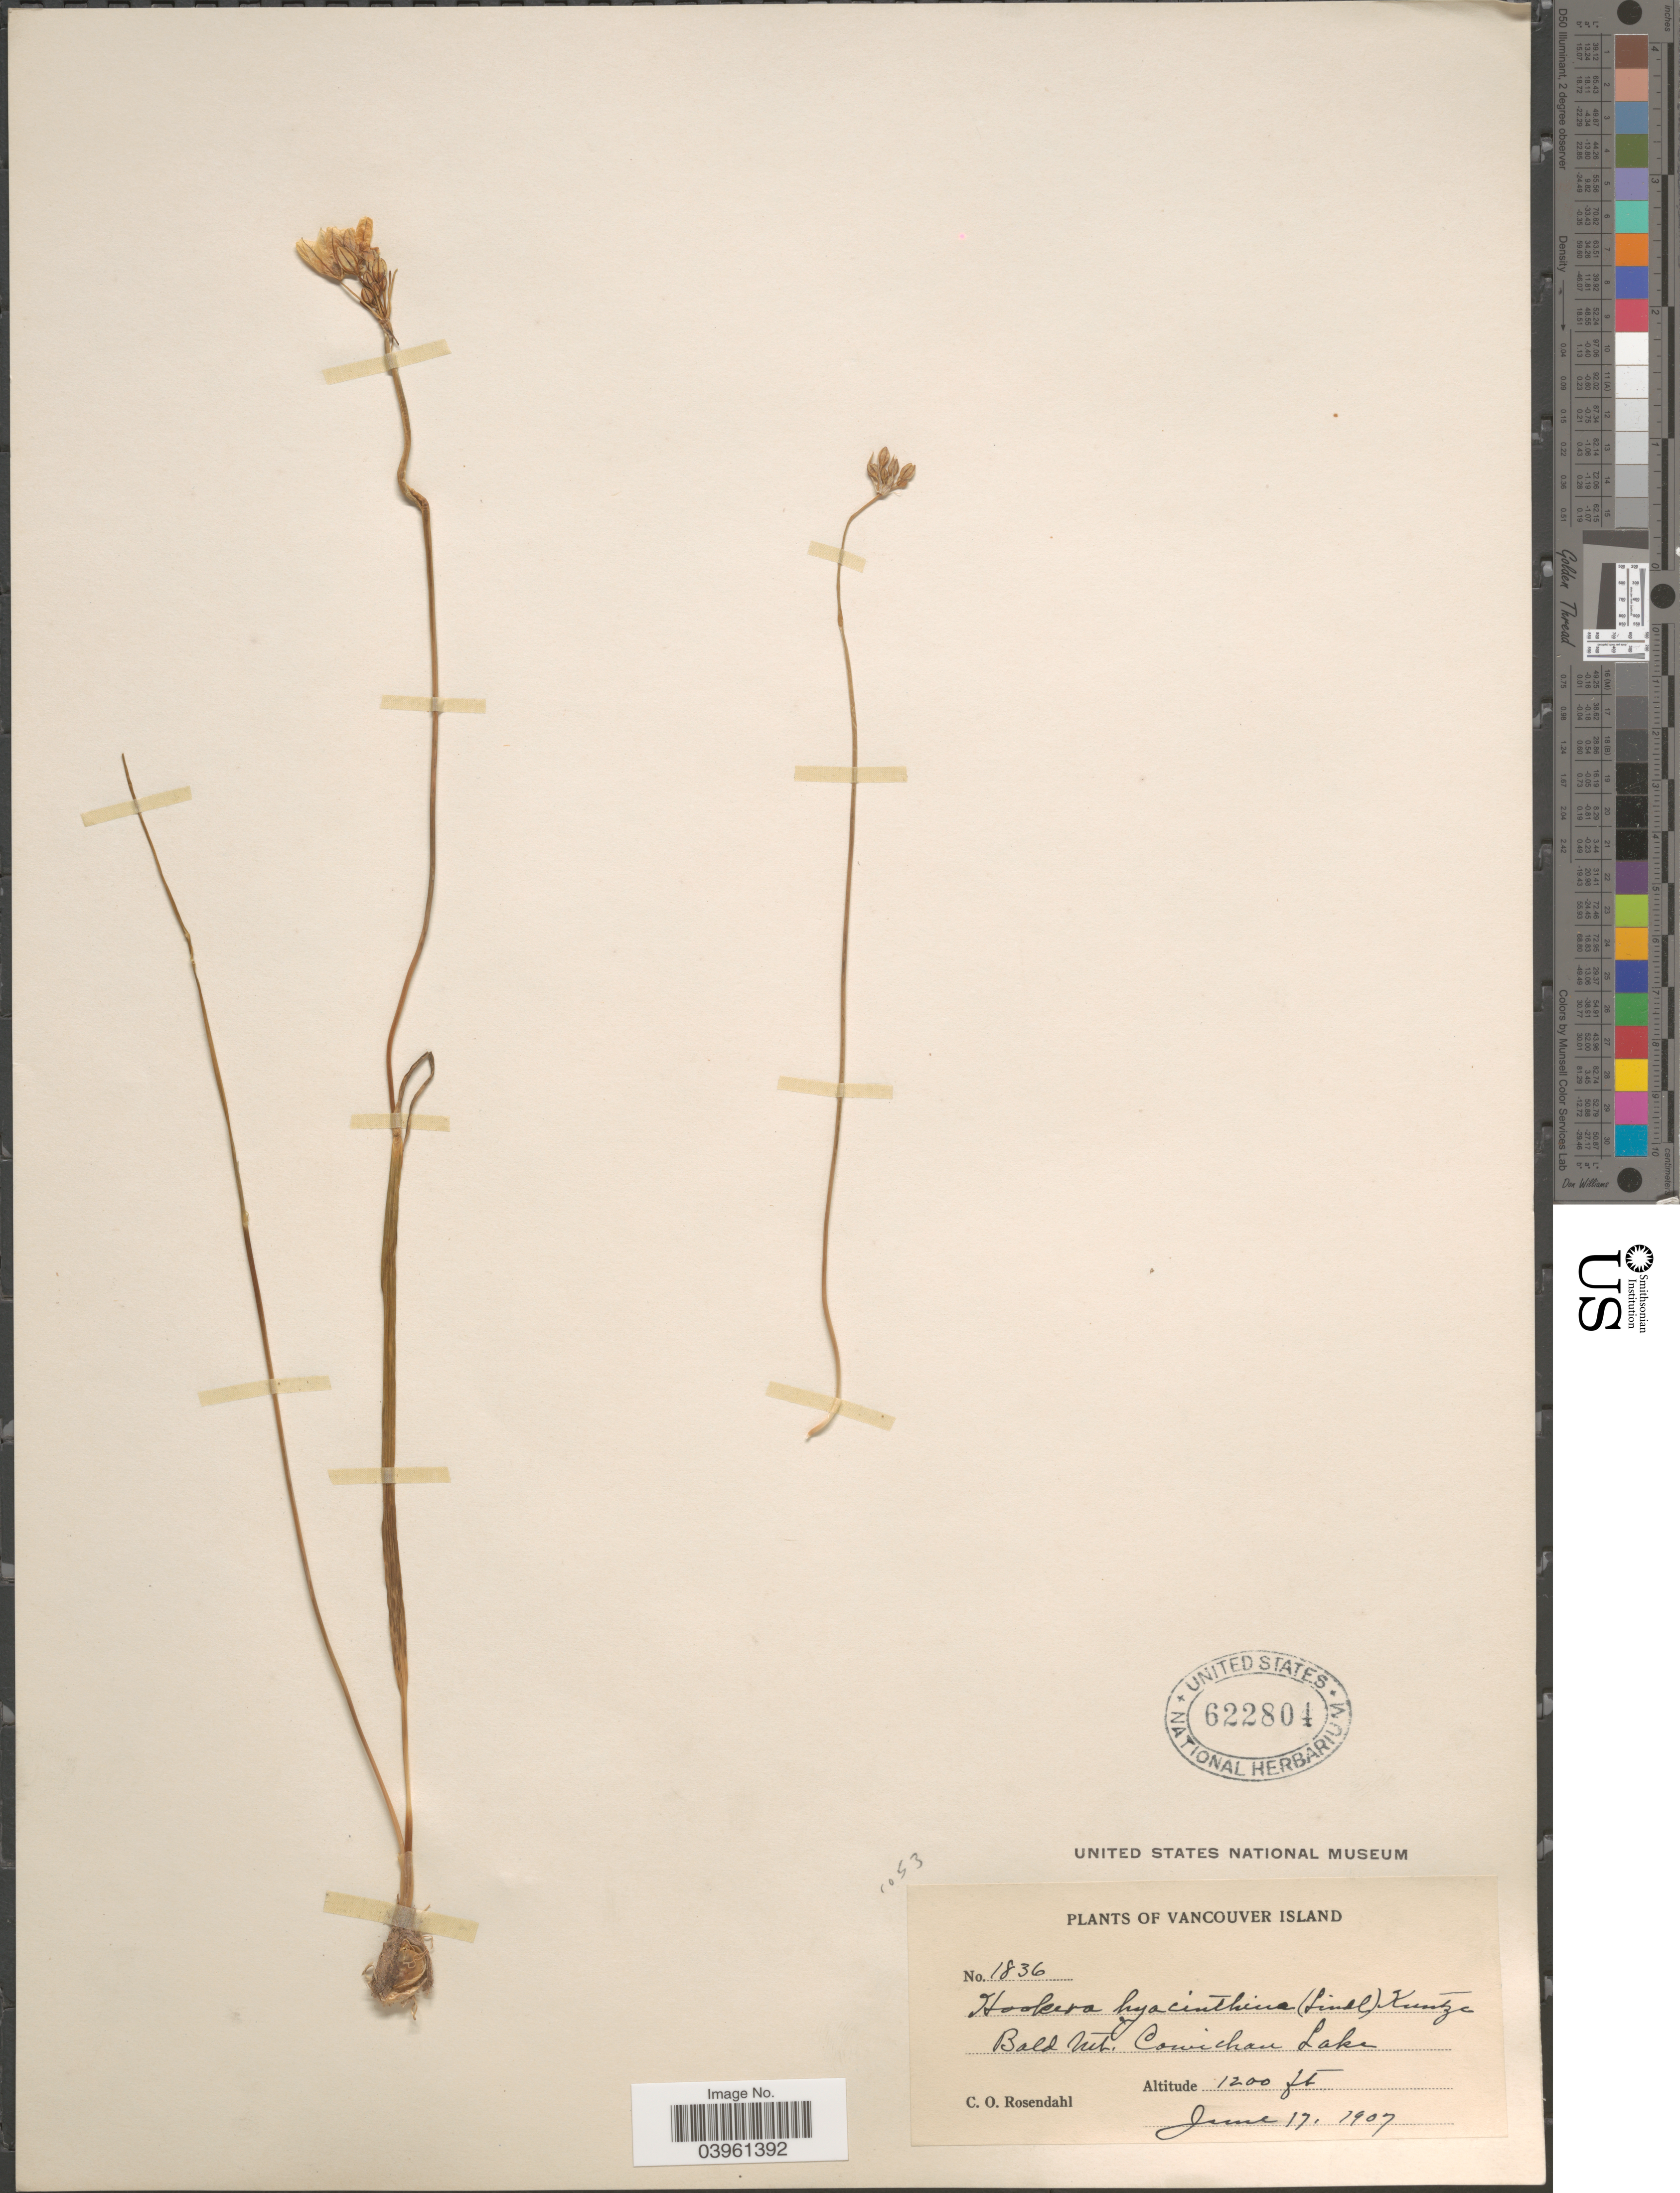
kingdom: Plantae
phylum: Tracheophyta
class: Liliopsida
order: Asparagales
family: Asparagaceae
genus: Triteleia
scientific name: Triteleia hyacinthina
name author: (Lindl.) Greene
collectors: C. O. Rosendahl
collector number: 1836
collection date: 1907-06-17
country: Canada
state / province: British Columbia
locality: Vancouver Island. Bald Mt. Cowichan Lake.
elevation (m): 366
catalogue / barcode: US 622804